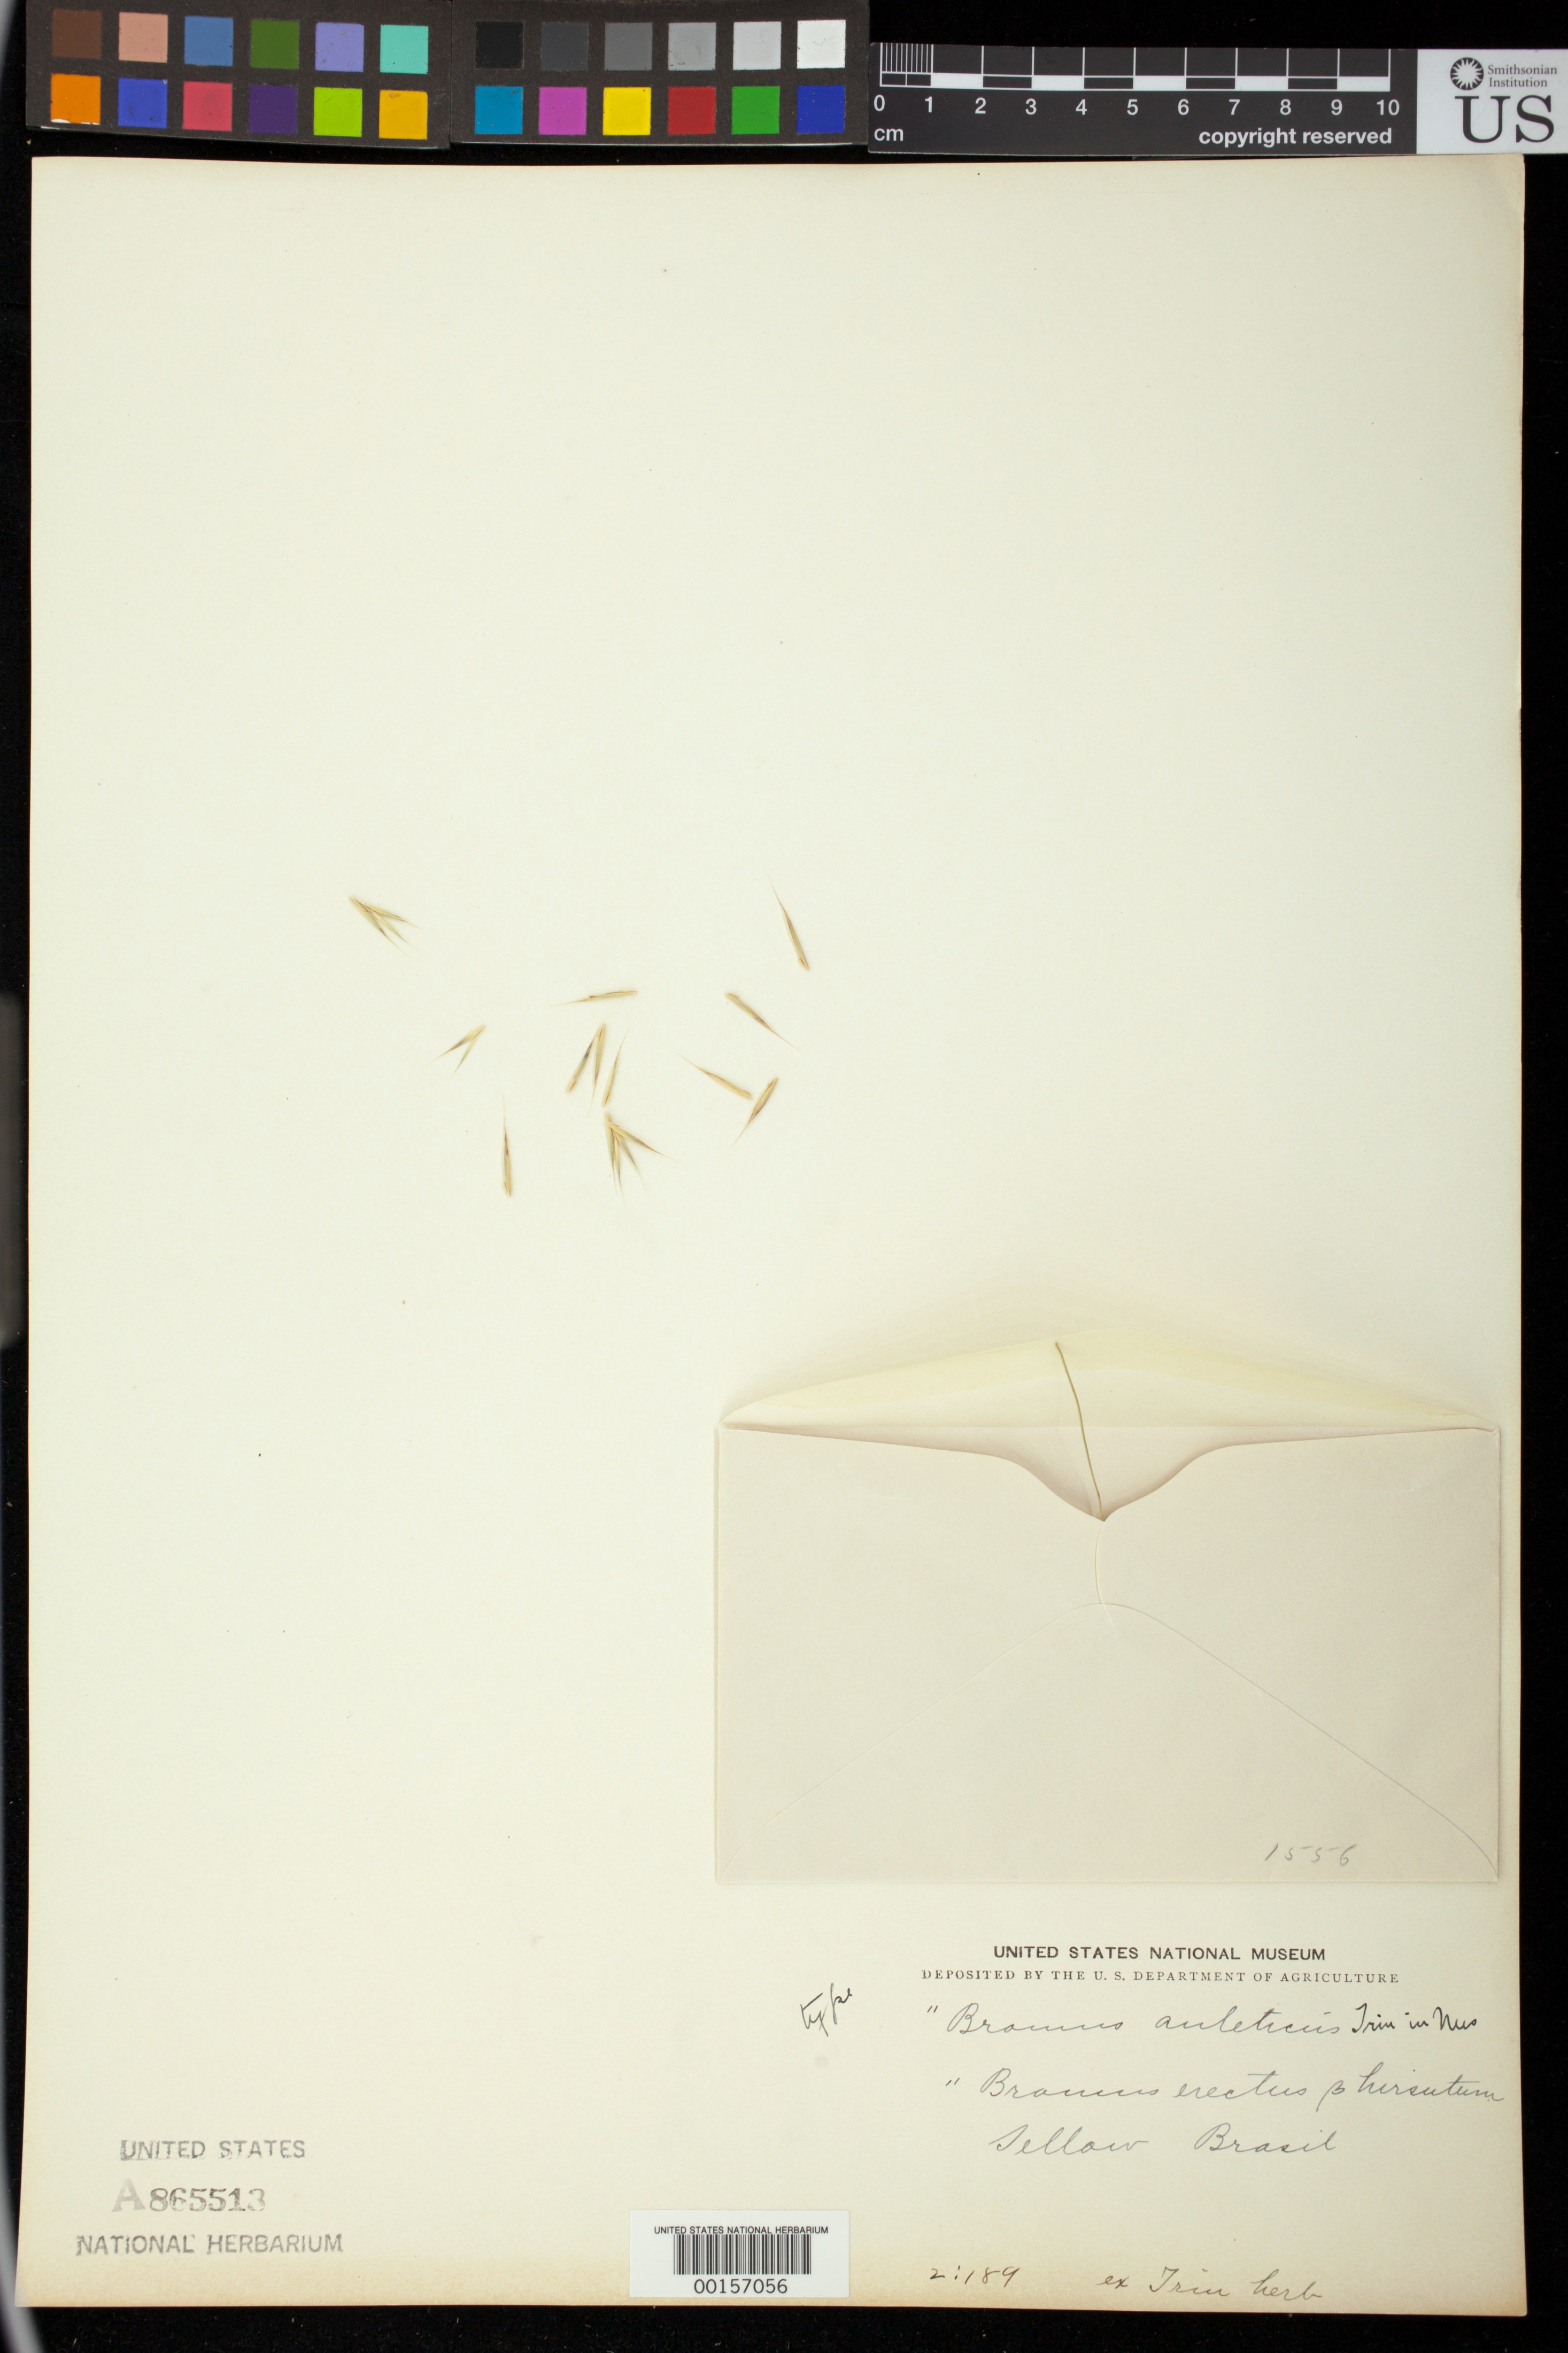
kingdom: Plantae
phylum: Tracheophyta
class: Liliopsida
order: Poales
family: Poaceae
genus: Bromus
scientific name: Bromus auleticus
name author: Trin. ex Nees in Mart.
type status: Type Fragment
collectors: F. Sellow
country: Brazil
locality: Montevideo.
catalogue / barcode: US 865513A